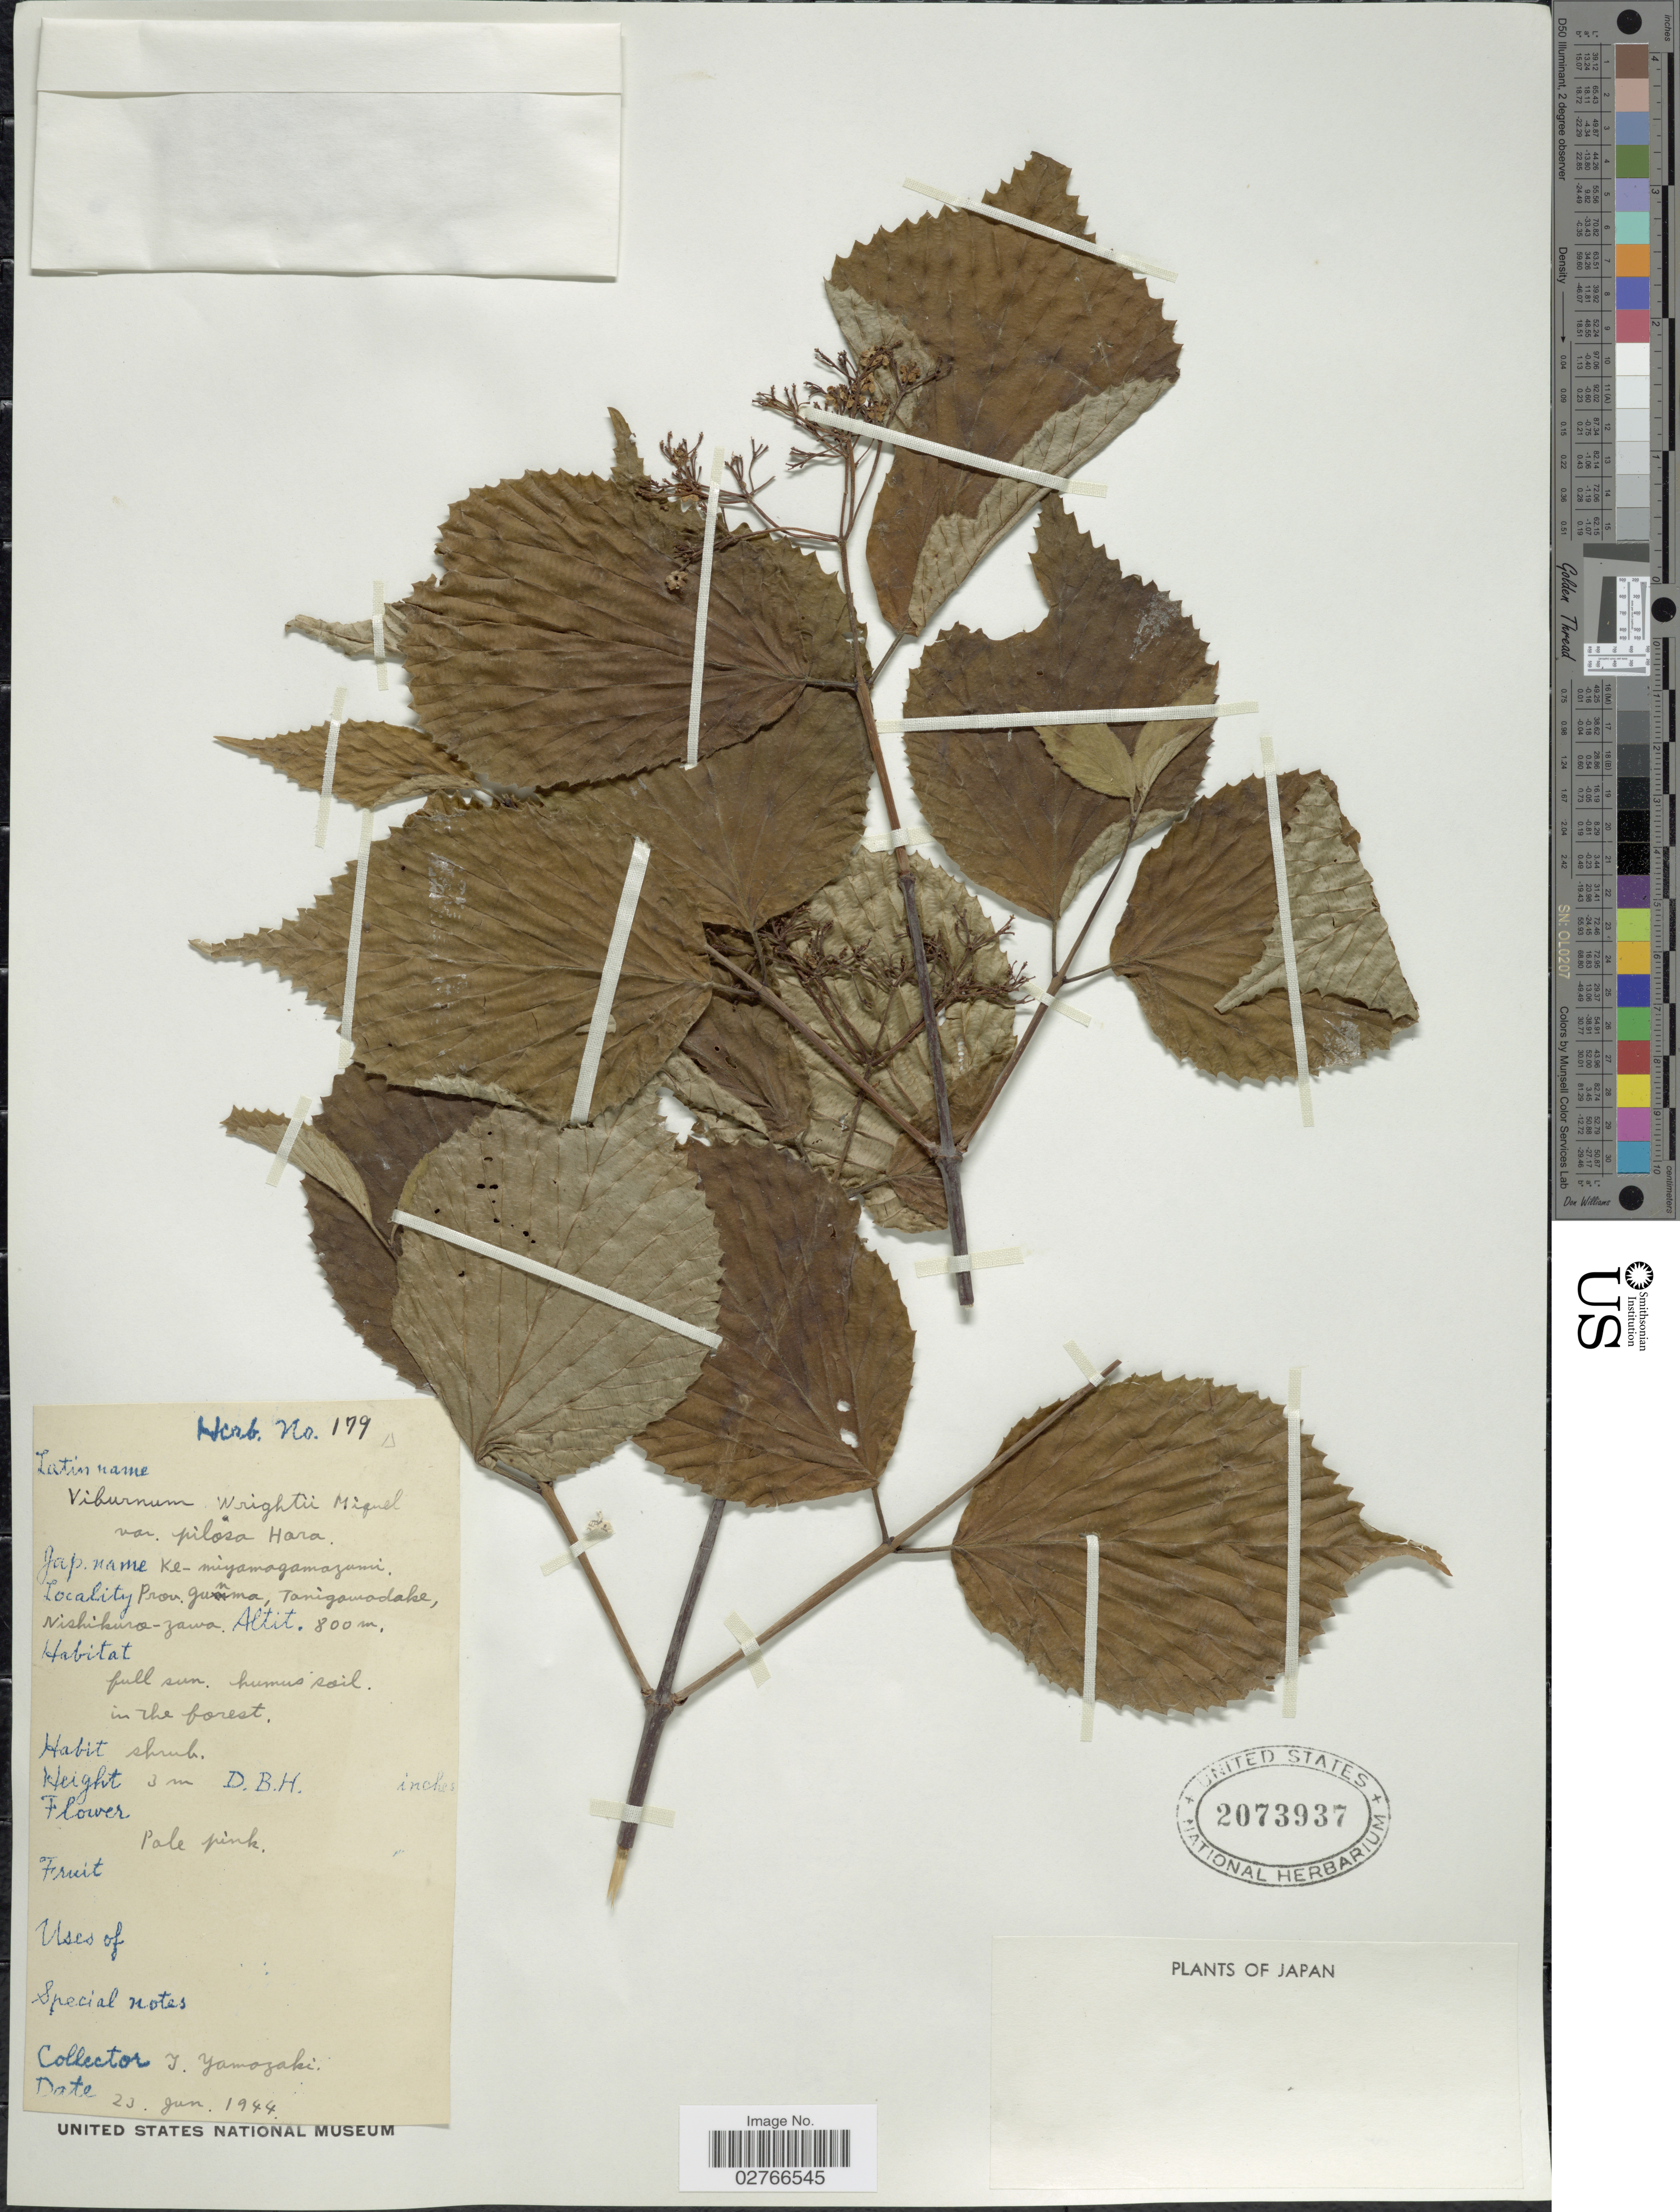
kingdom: Plantae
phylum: Tracheophyta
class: Magnoliopsida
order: Dipsacales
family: Viburnaceae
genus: Viburnum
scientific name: Viburnum wrightii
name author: Miq.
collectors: T. Yamazaki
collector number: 179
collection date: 1944-06-23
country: Japan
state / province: Gunma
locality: Tanigawadake, Nishikuro-zawa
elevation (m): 800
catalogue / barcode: US 2073937